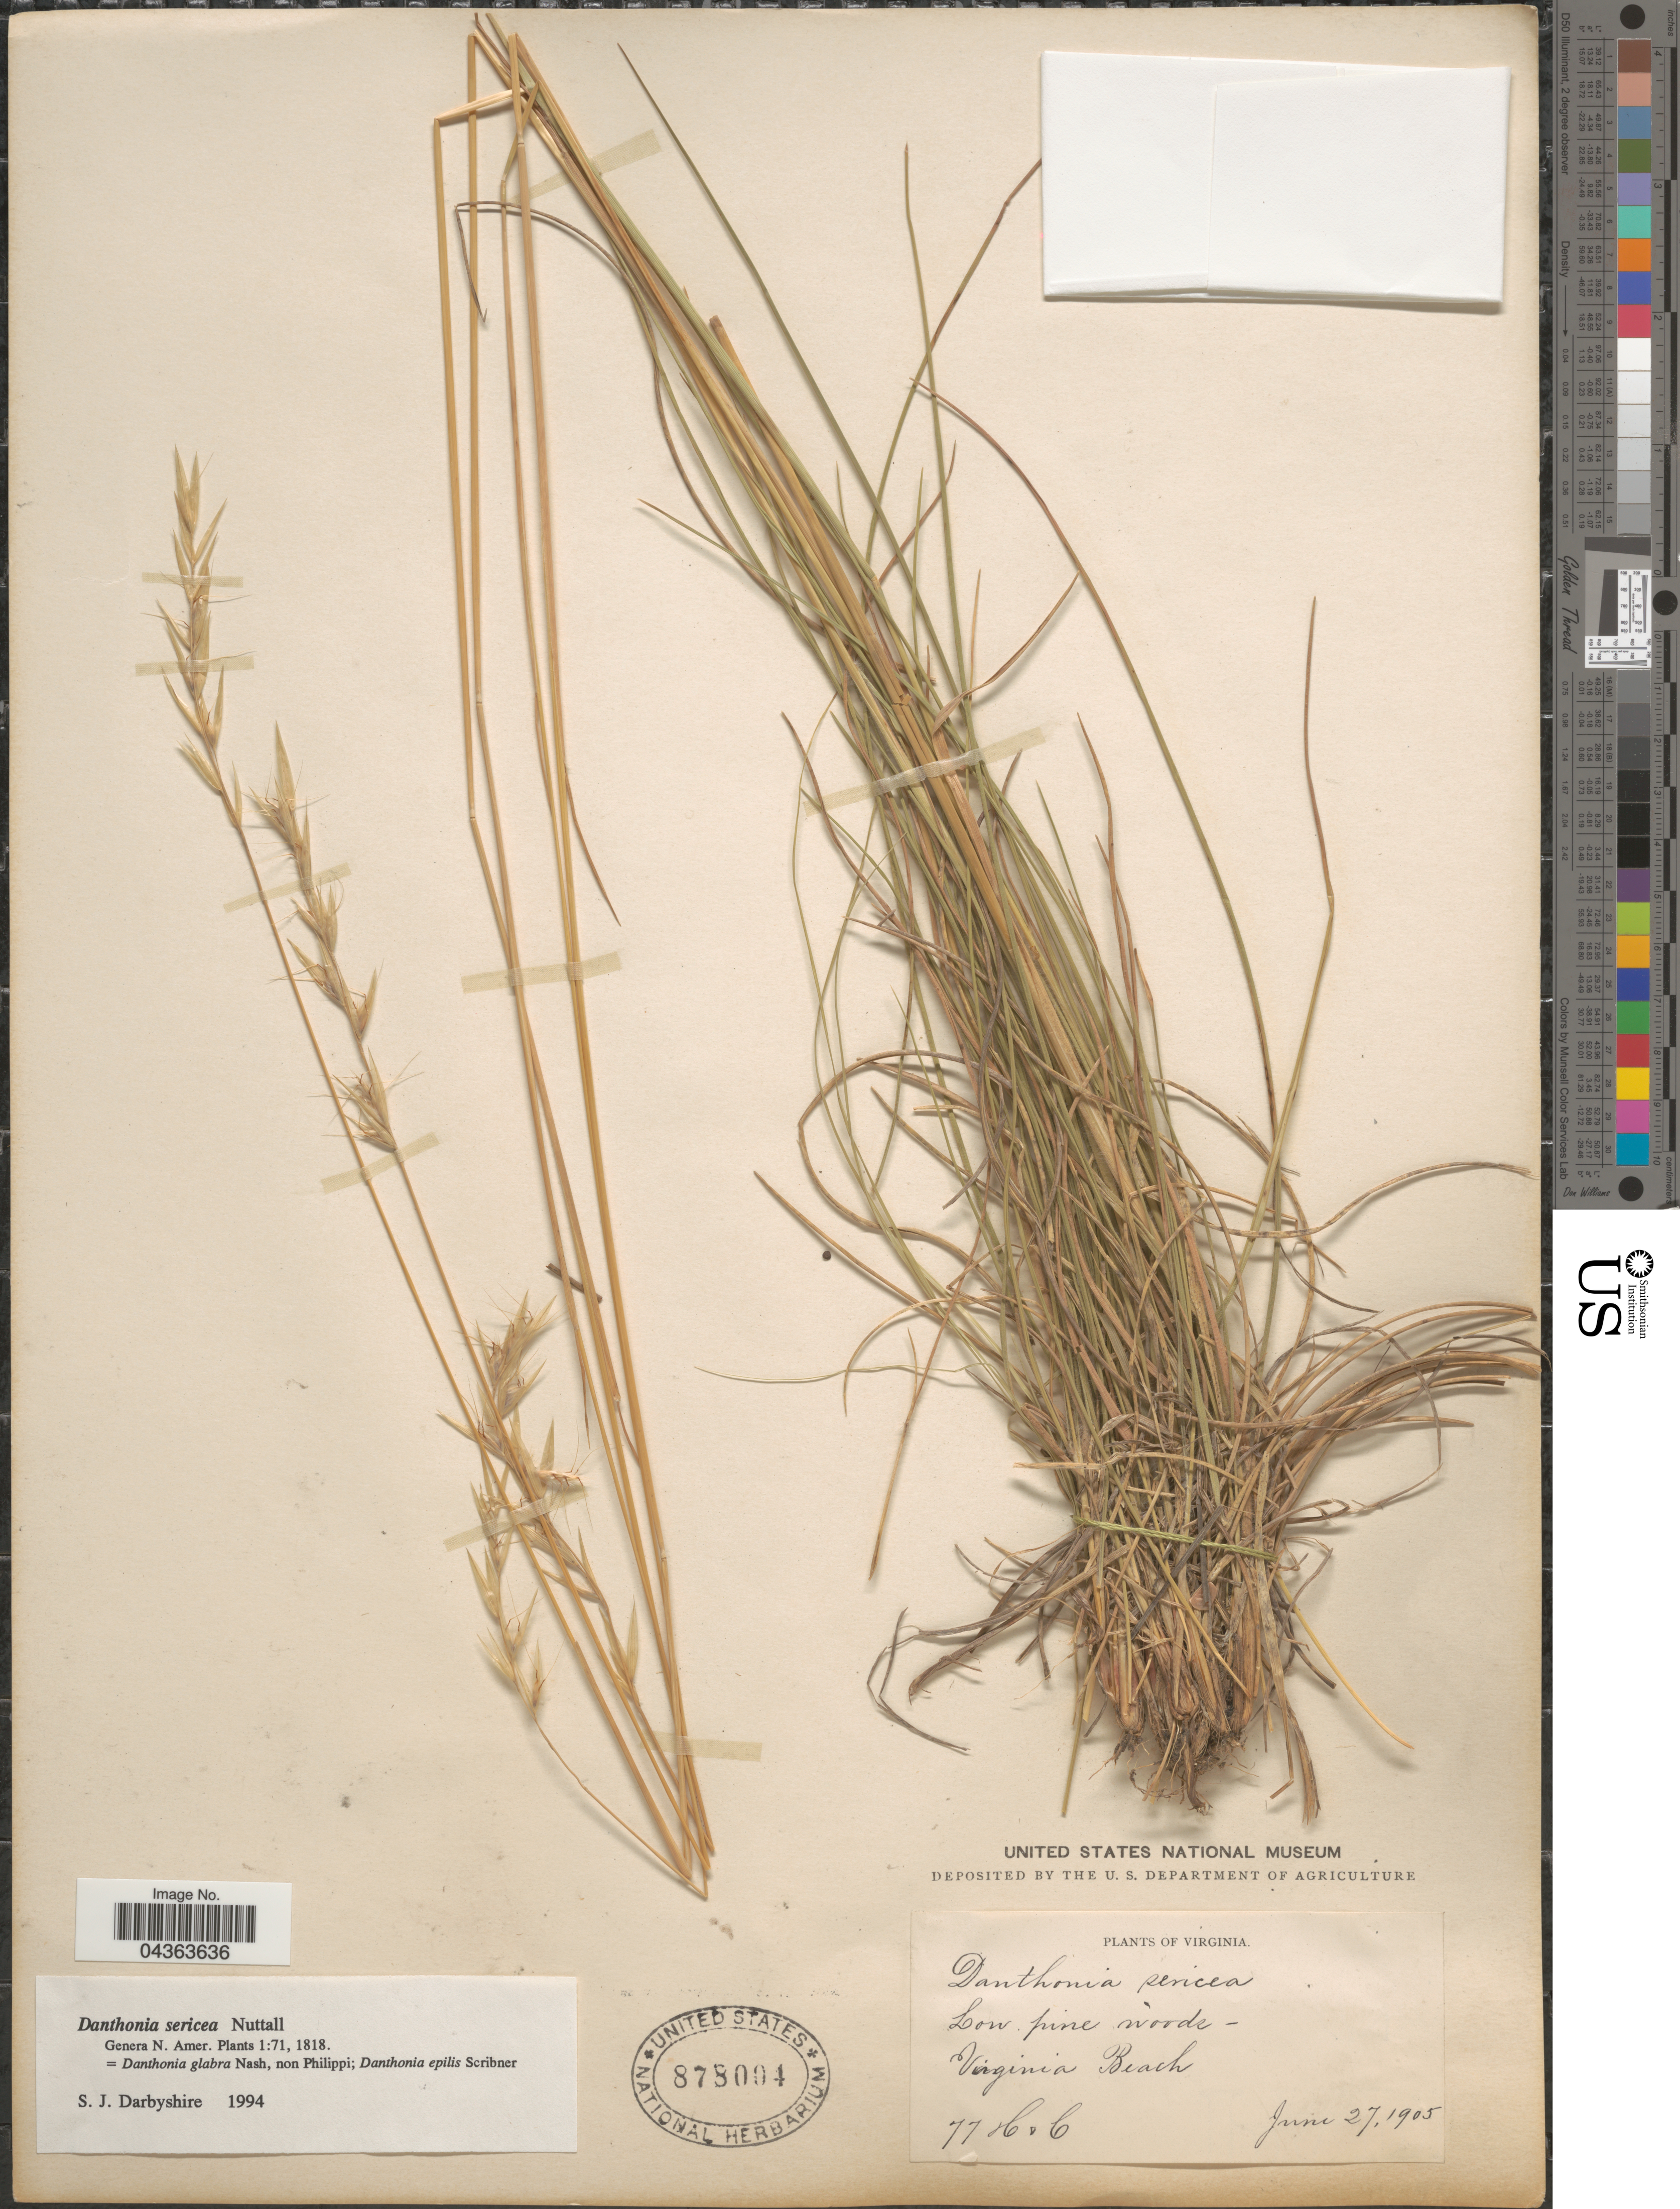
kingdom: Plantae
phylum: Tracheophyta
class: Liliopsida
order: Poales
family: Poaceae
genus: Danthonia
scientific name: Danthonia sericea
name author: Nutt.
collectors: H. C.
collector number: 77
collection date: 1905-06-27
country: United States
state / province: Virginia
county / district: City of Virginia Beach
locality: Virginia Beach.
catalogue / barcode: US 878004